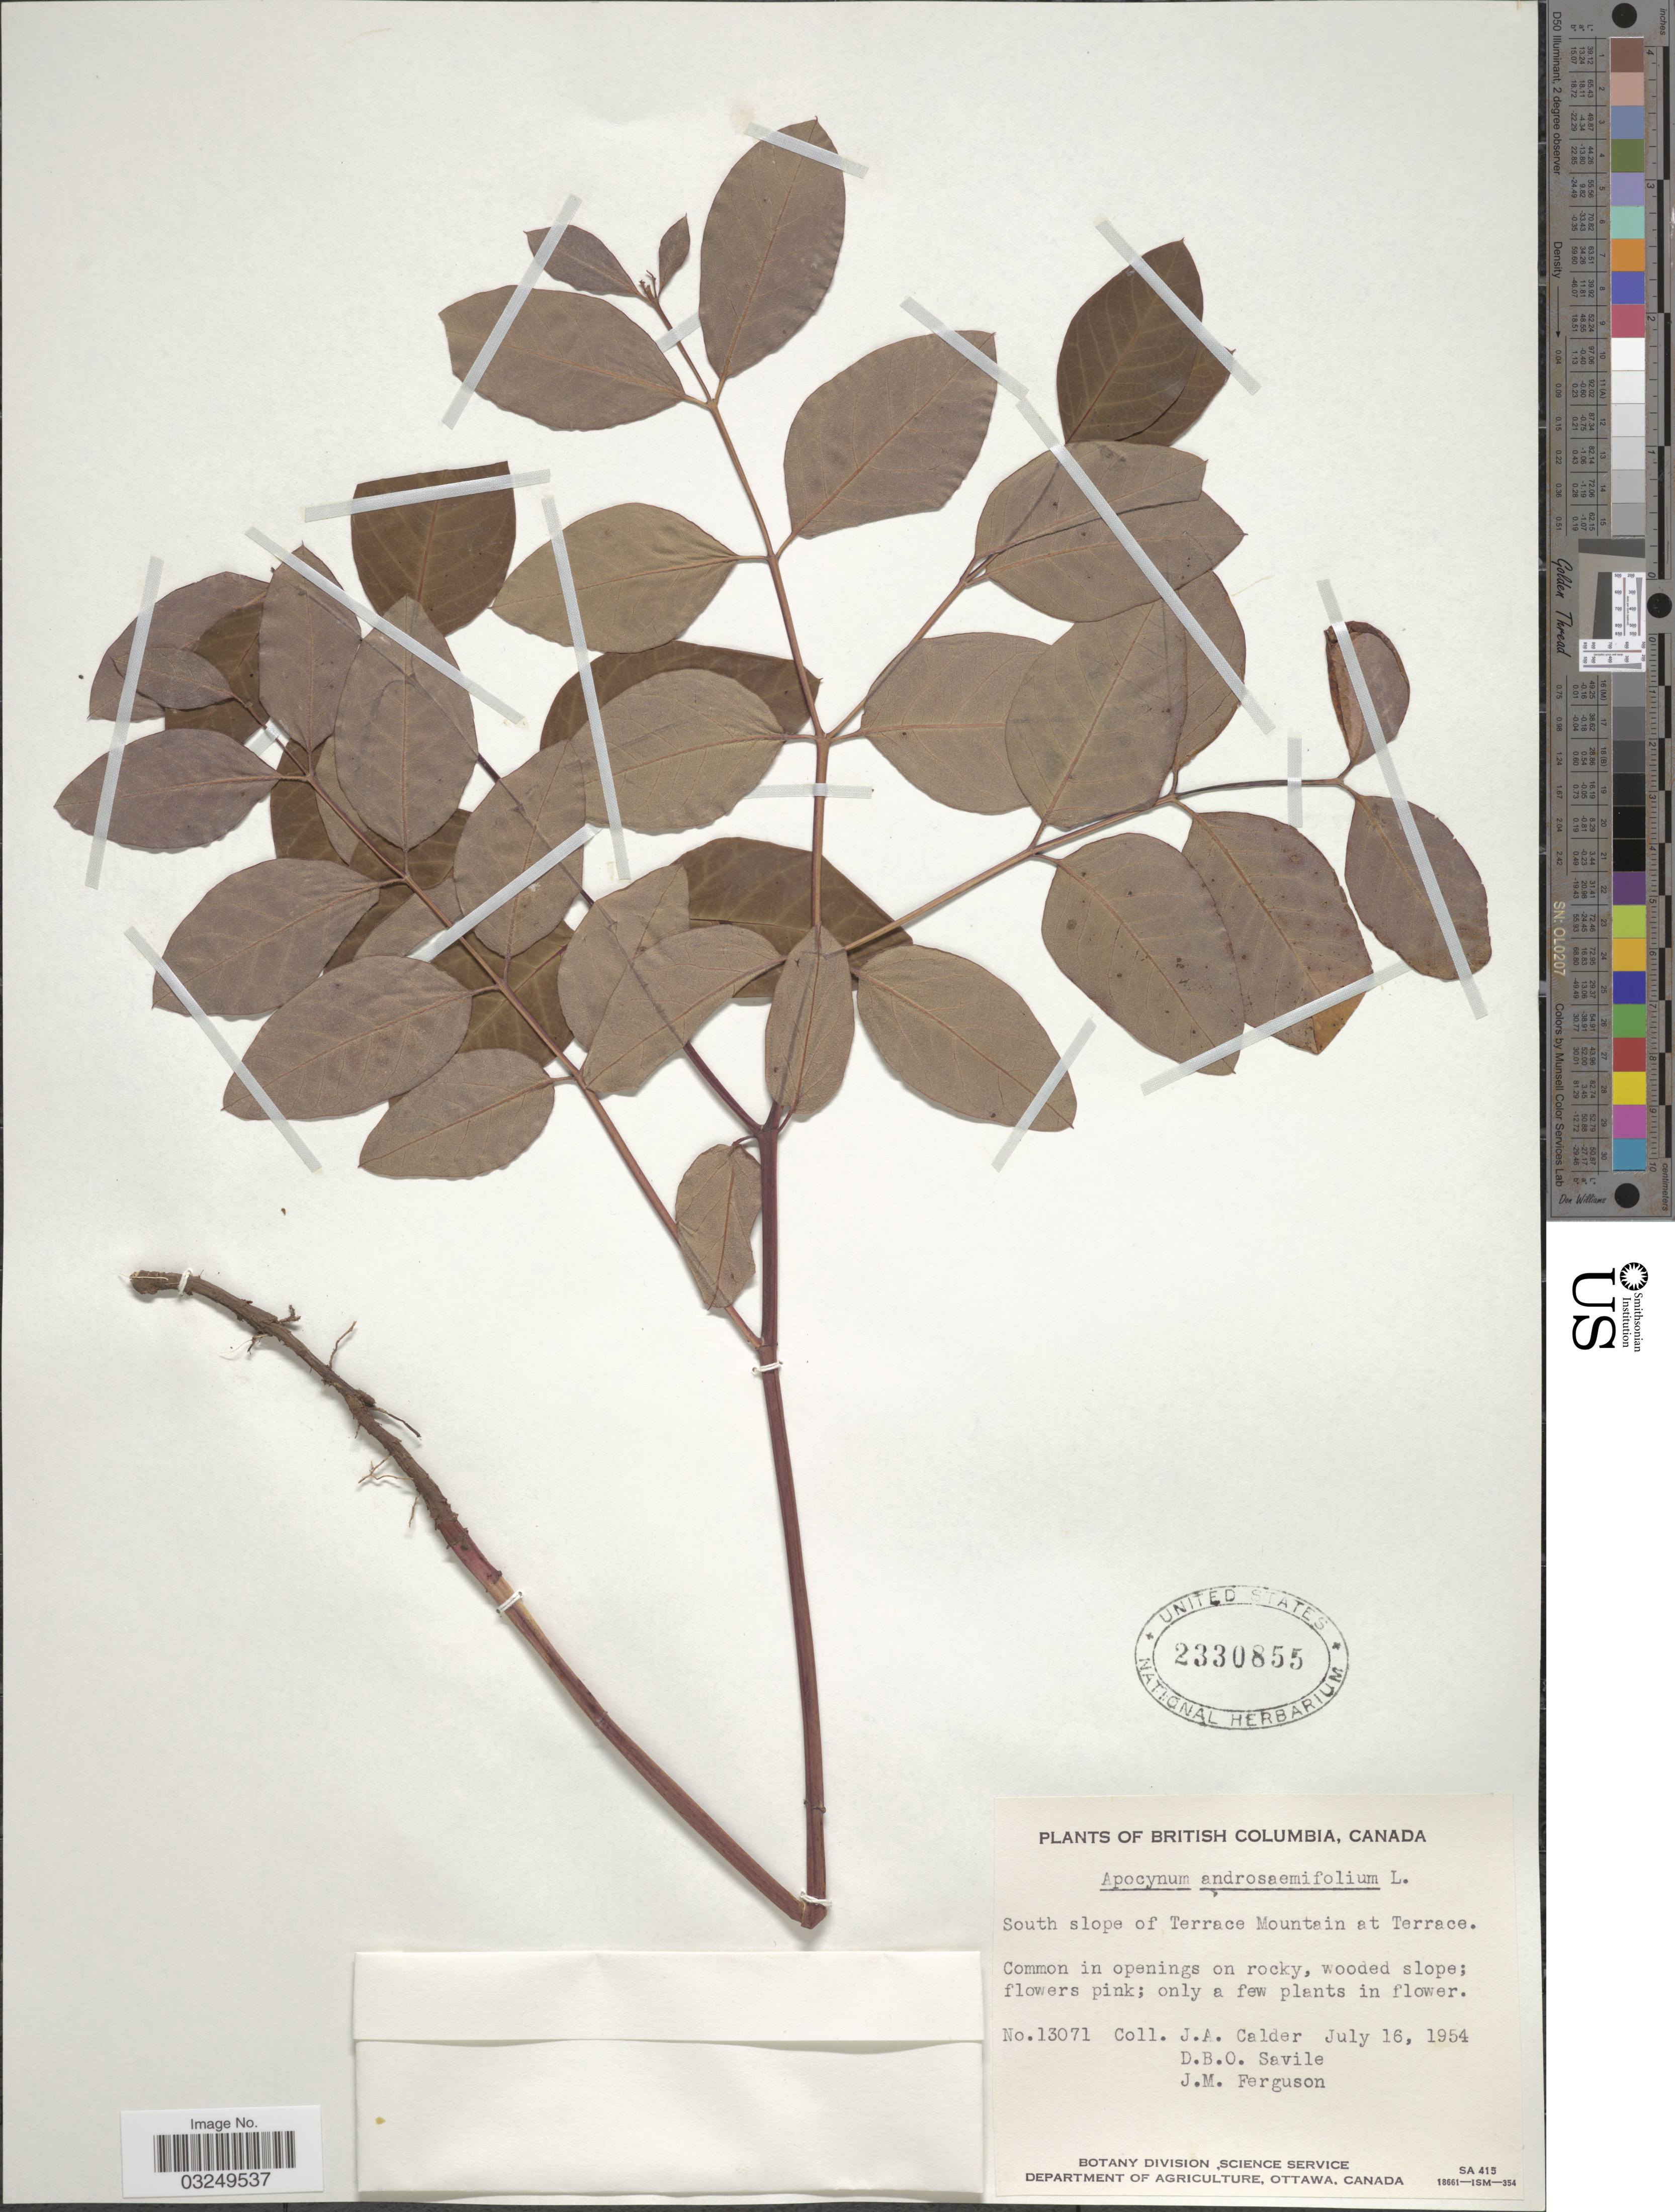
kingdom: Plantae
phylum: Tracheophyta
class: Magnoliopsida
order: Gentianales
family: Apocynaceae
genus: Apocynum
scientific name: Apocynum androsaemifolium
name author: L.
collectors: J. A. Calder, D. Savile & J. M. Ferguson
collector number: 13071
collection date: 1954-07-16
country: Canada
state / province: British Columbia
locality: South slope of Terrace Mountain at Terrace.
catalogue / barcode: US 2330855